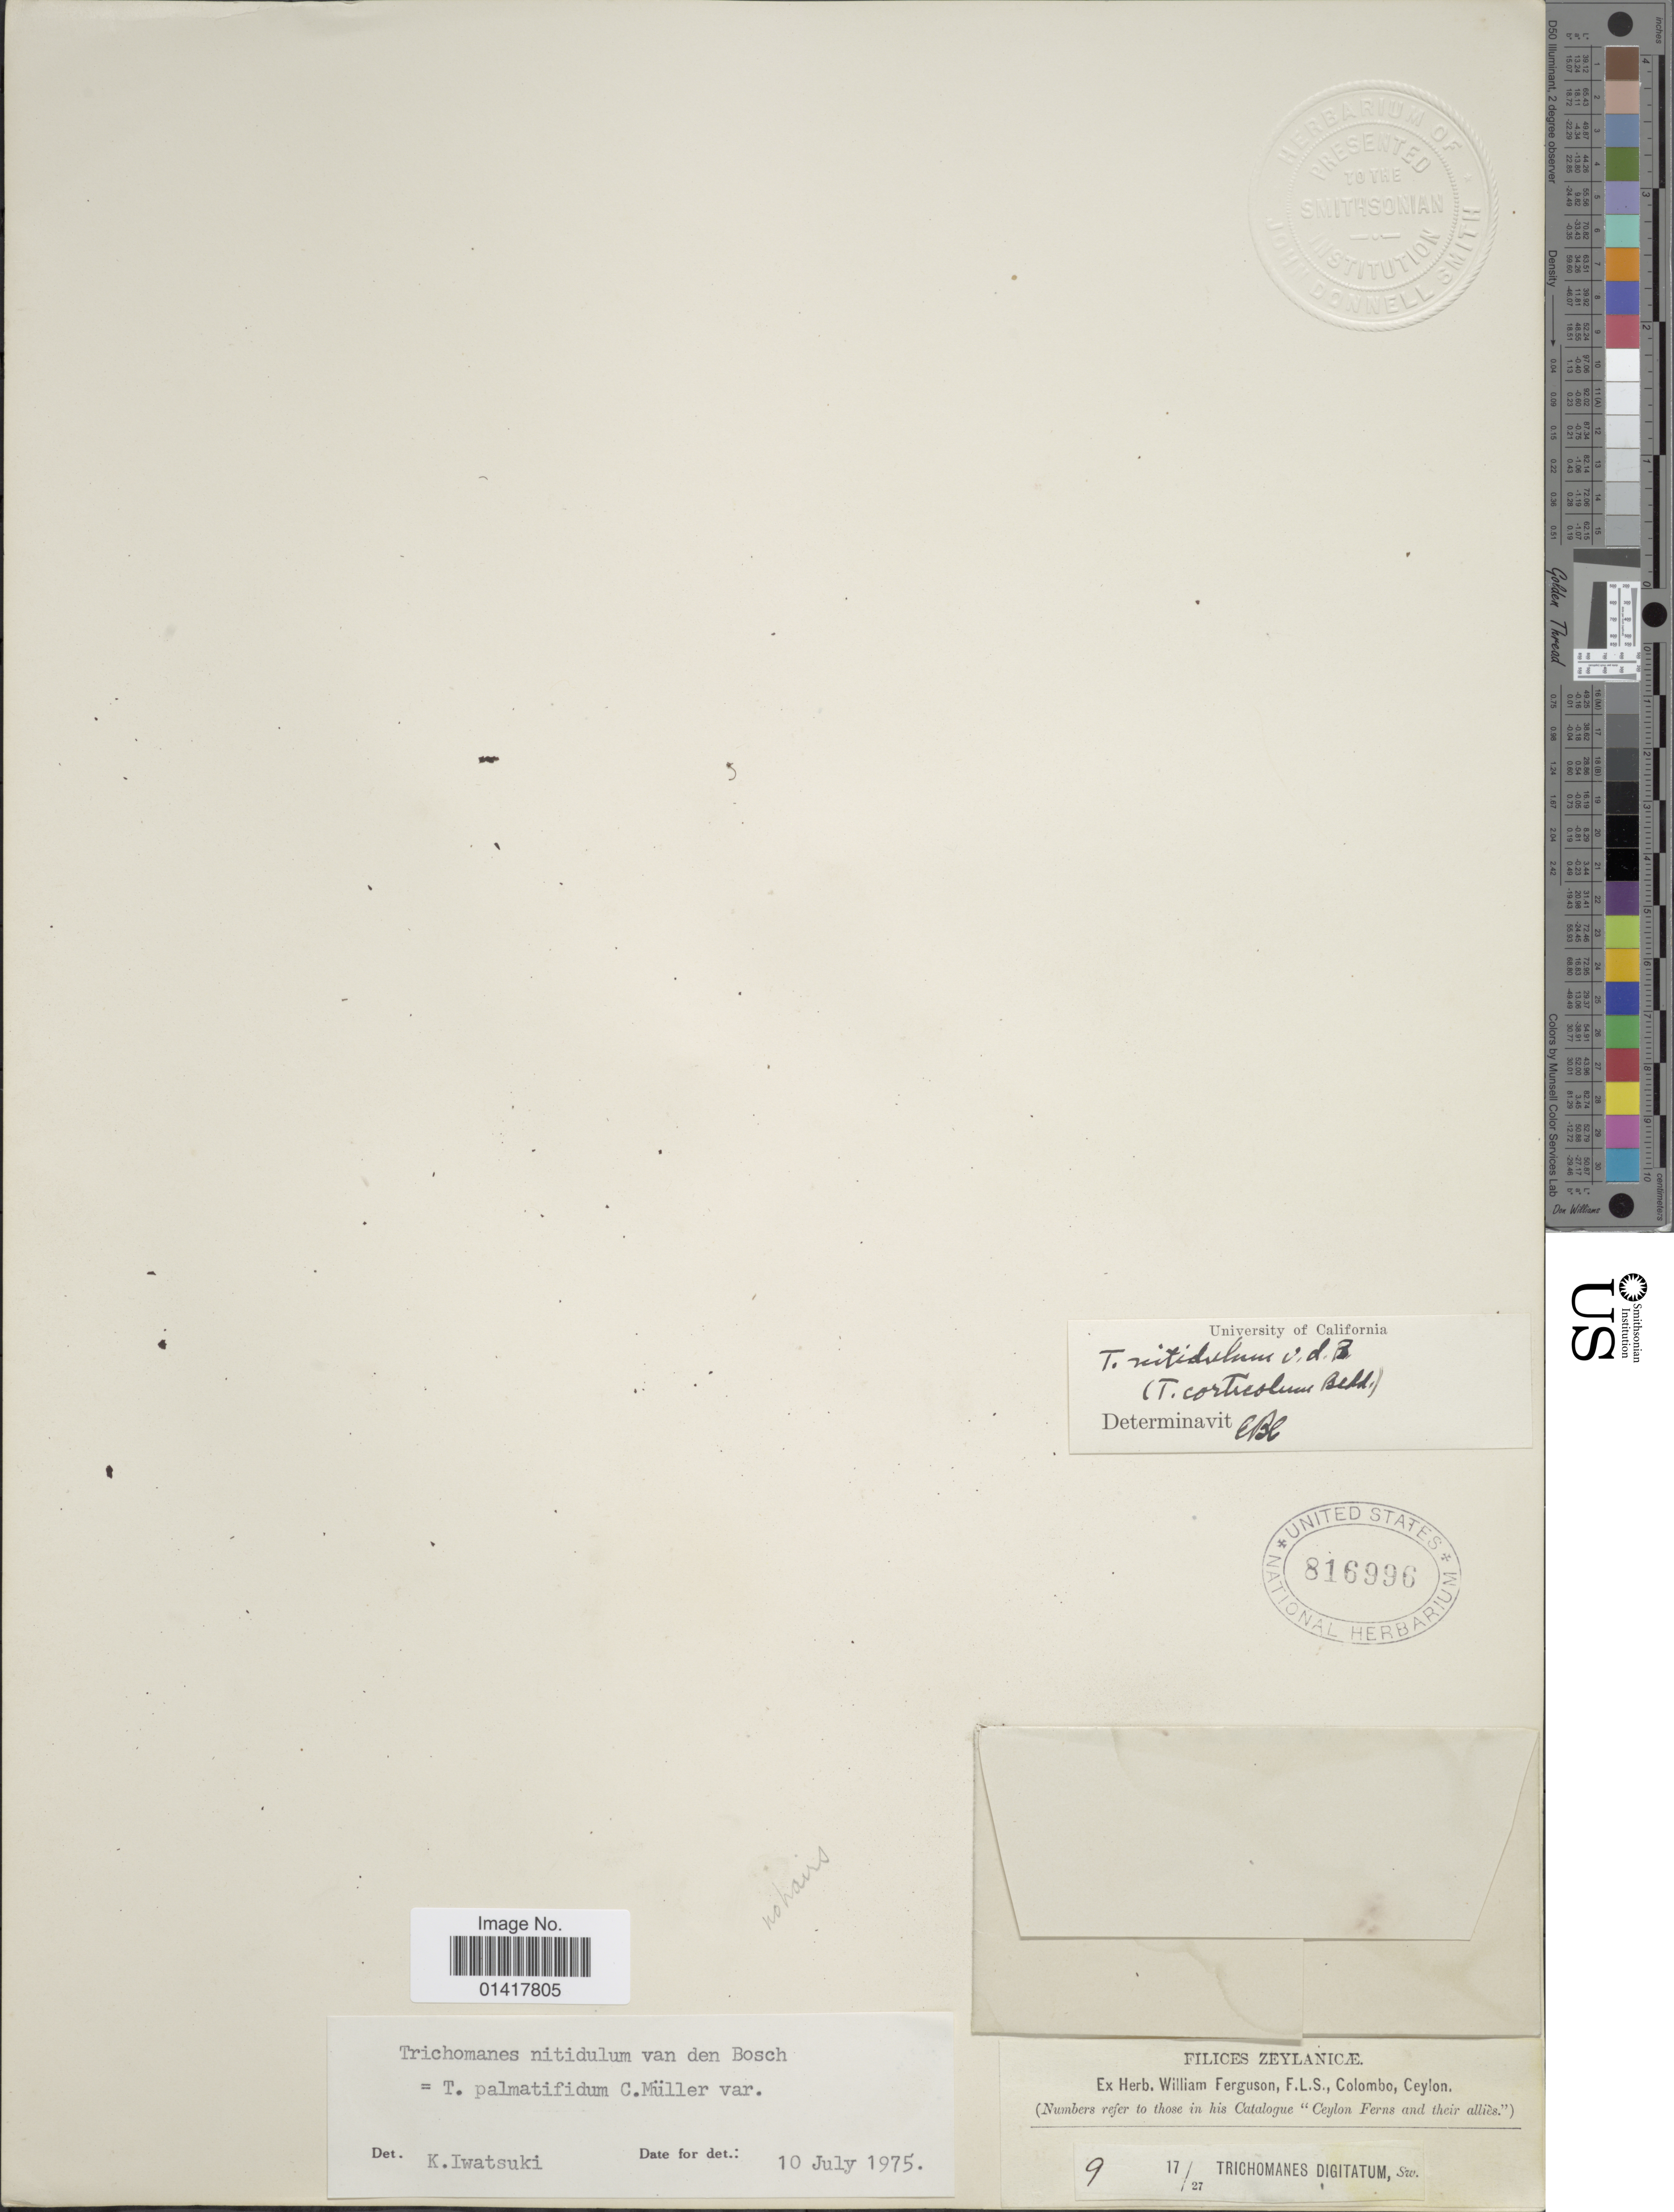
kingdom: Plantae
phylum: Tracheophyta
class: Polypodiopsida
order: Hymenophyllales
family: Hymenophyllaceae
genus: Hymenophyllum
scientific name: Hymenophyllum nitidulum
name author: (Bosch) Ebihara & K. Iwats.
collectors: ex herb. W. Ferguson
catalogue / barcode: US 816996